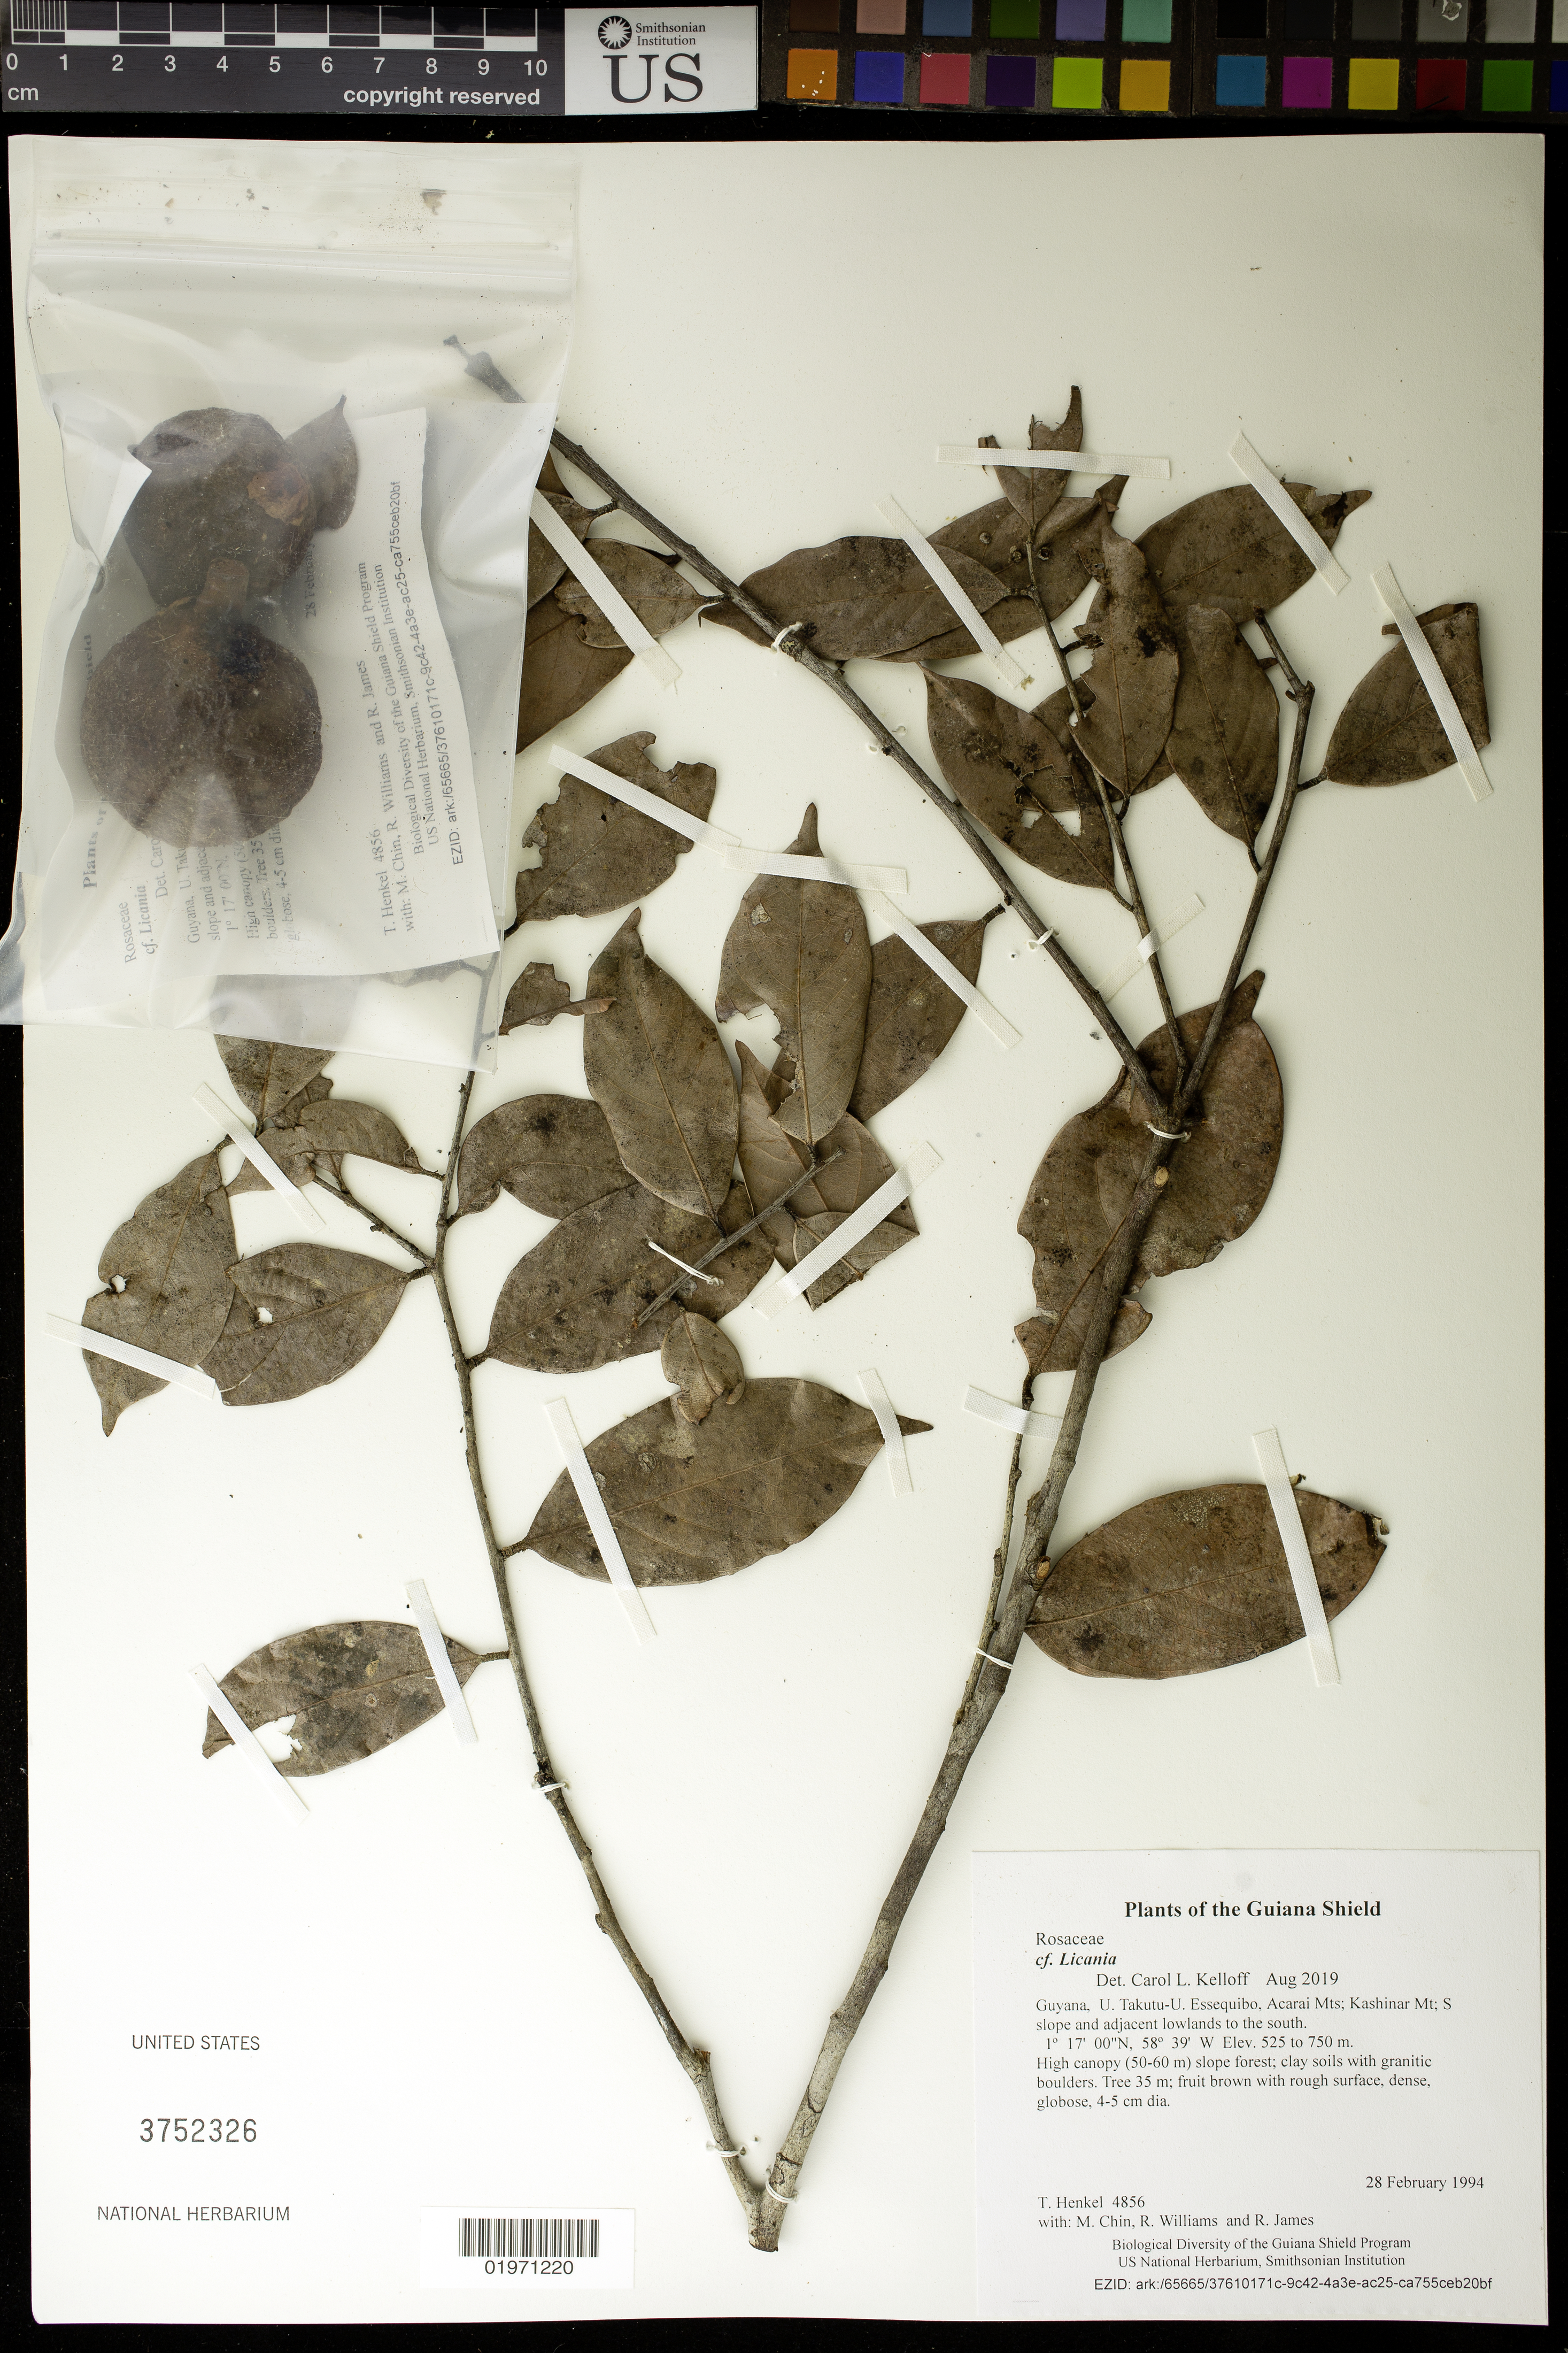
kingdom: Plantae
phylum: Tracheophyta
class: Magnoliopsida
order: Malpighiales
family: Chrysobalanaceae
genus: Licania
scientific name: Licania sp.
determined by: Kelloff, Carol L.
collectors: T. Henkel, M. Chin, R. Williams & R. James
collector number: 4856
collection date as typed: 28 February 1994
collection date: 1994-02-28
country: Guyana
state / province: U. Takutu-U. Essequibo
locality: Acarai Mts; Kashinar Mt; S slope and adjacent lowlands to the south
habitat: High canopy (50-60 m) slope forest; clay soils with granitic boulders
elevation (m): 525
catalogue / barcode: US 3752326